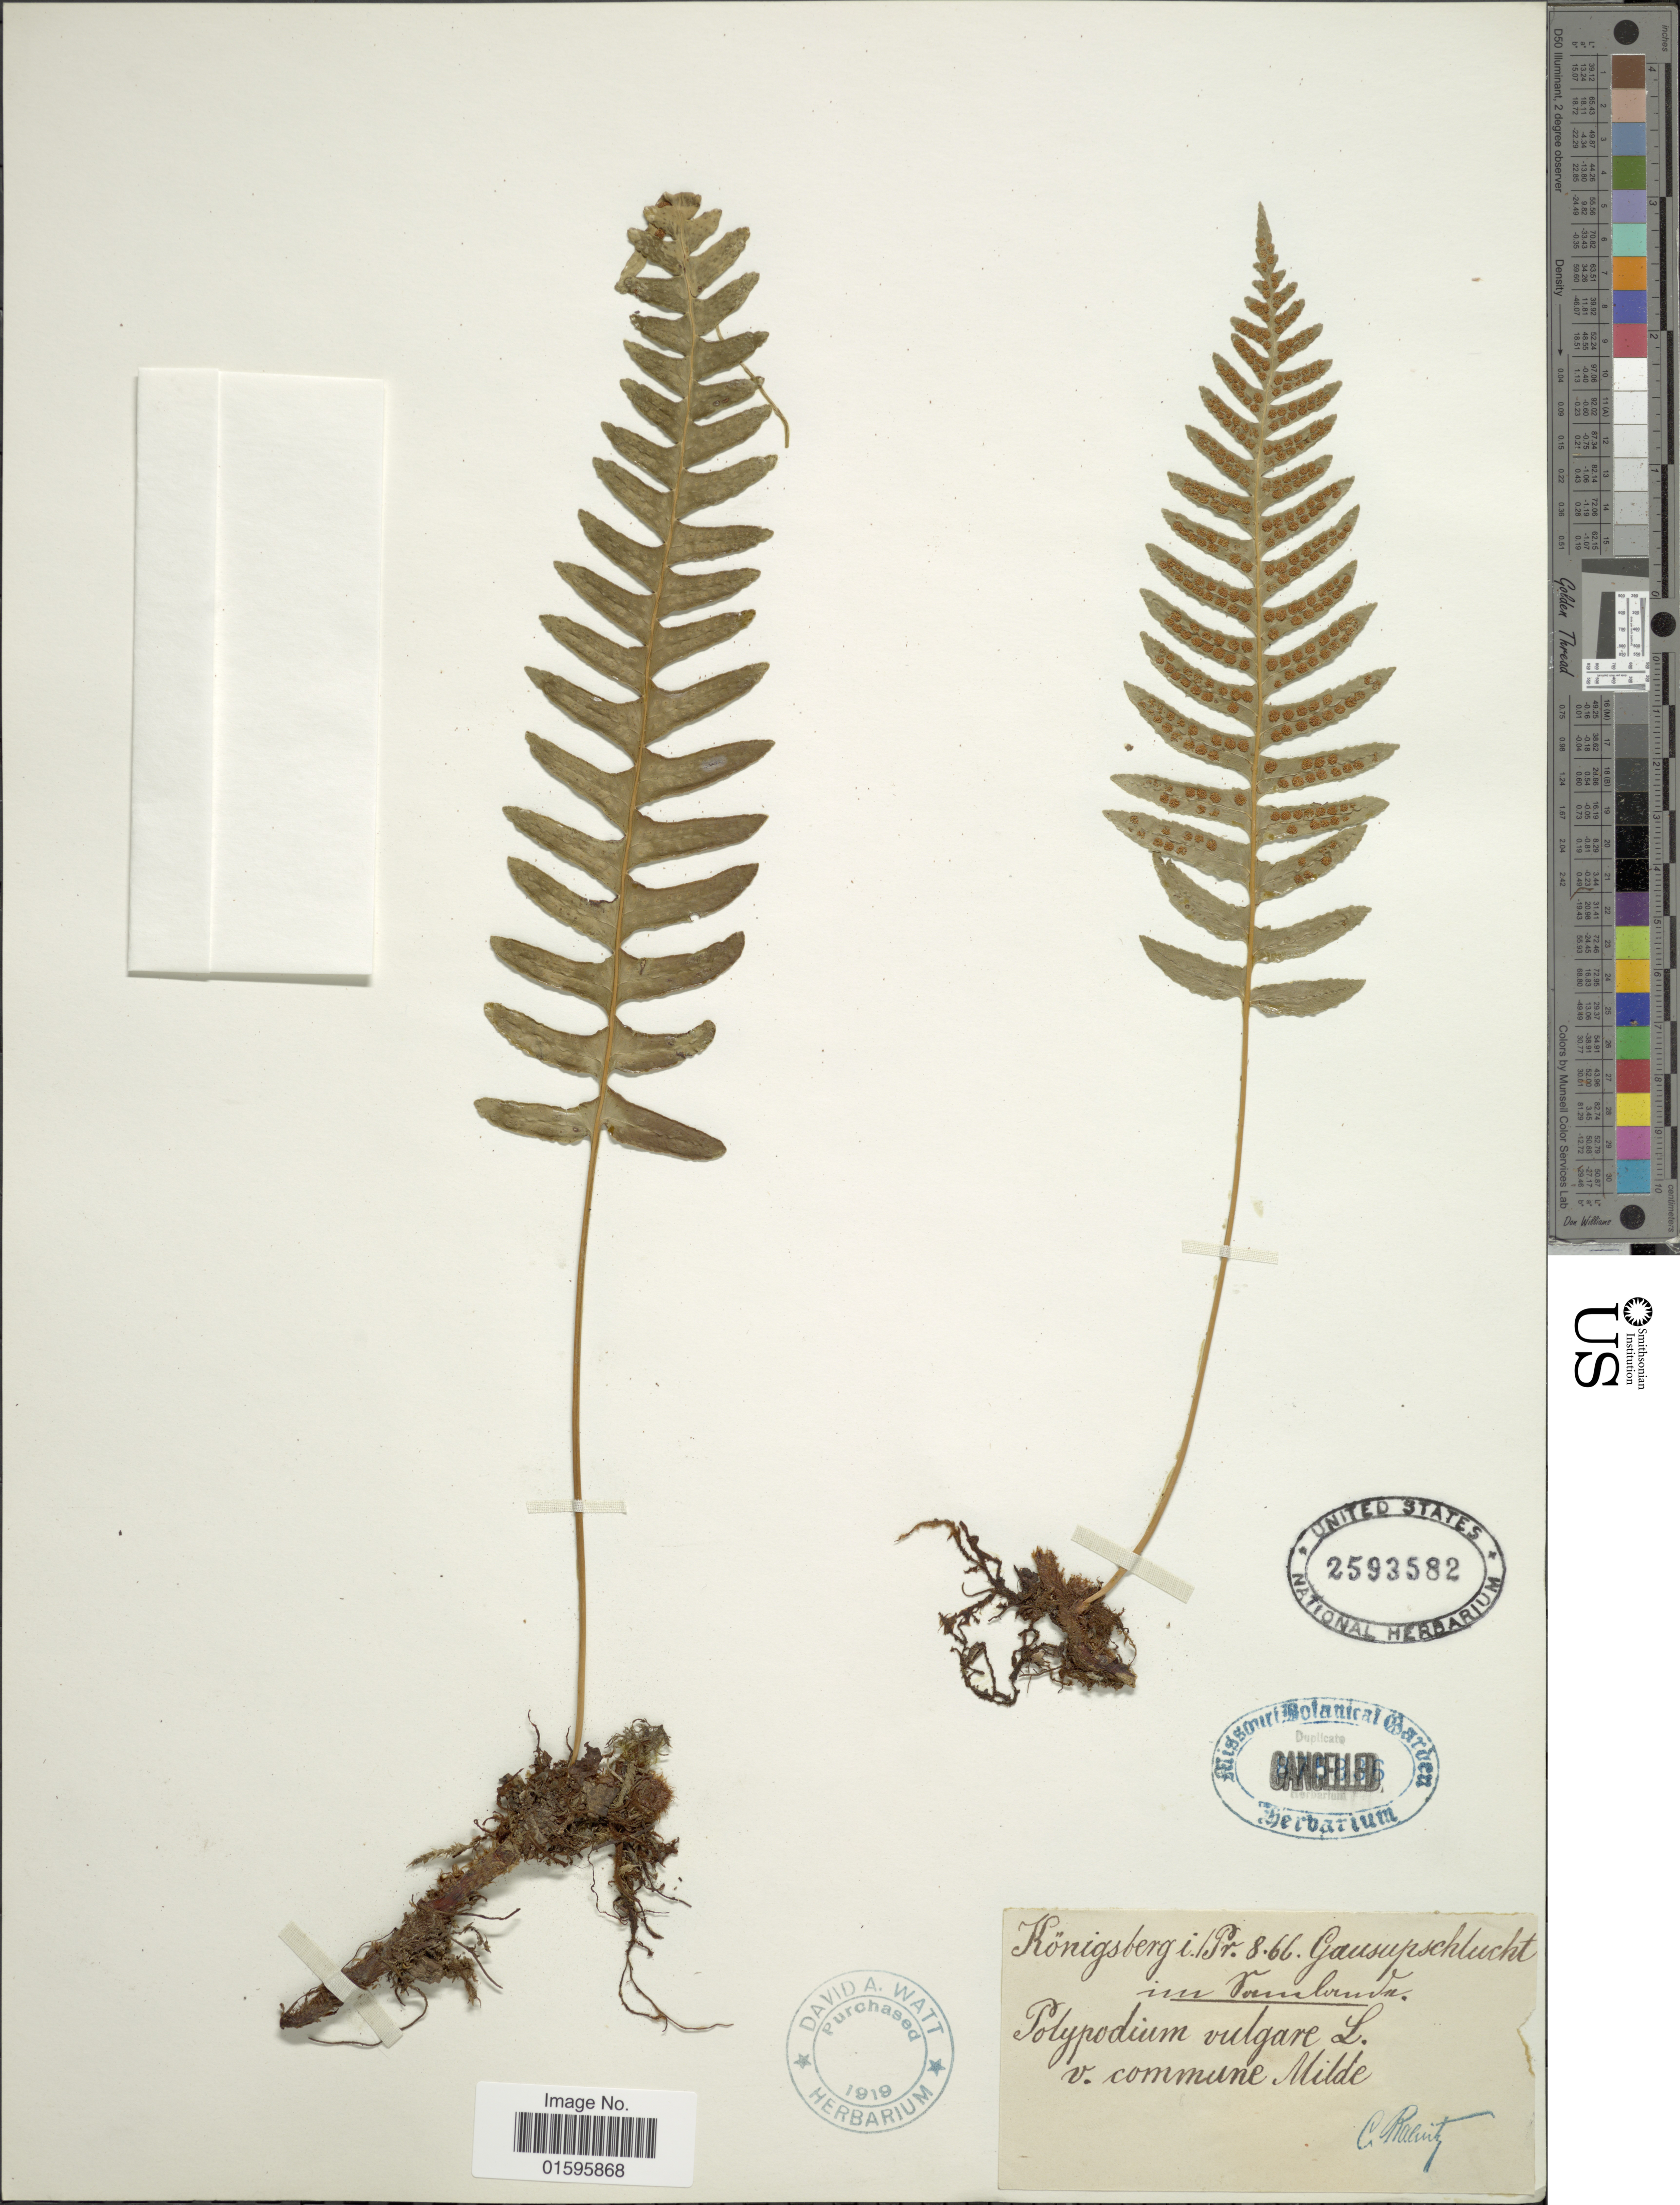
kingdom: Plantae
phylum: Tracheophyta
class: Polypodiopsida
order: Polypodiales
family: Polypodiaceae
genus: Polypodium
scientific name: Polypodium vulgare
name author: L.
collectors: C. G. Baenitz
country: Germany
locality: Konigsberg, Gausupschlucht [interpreted]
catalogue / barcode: US 2593582